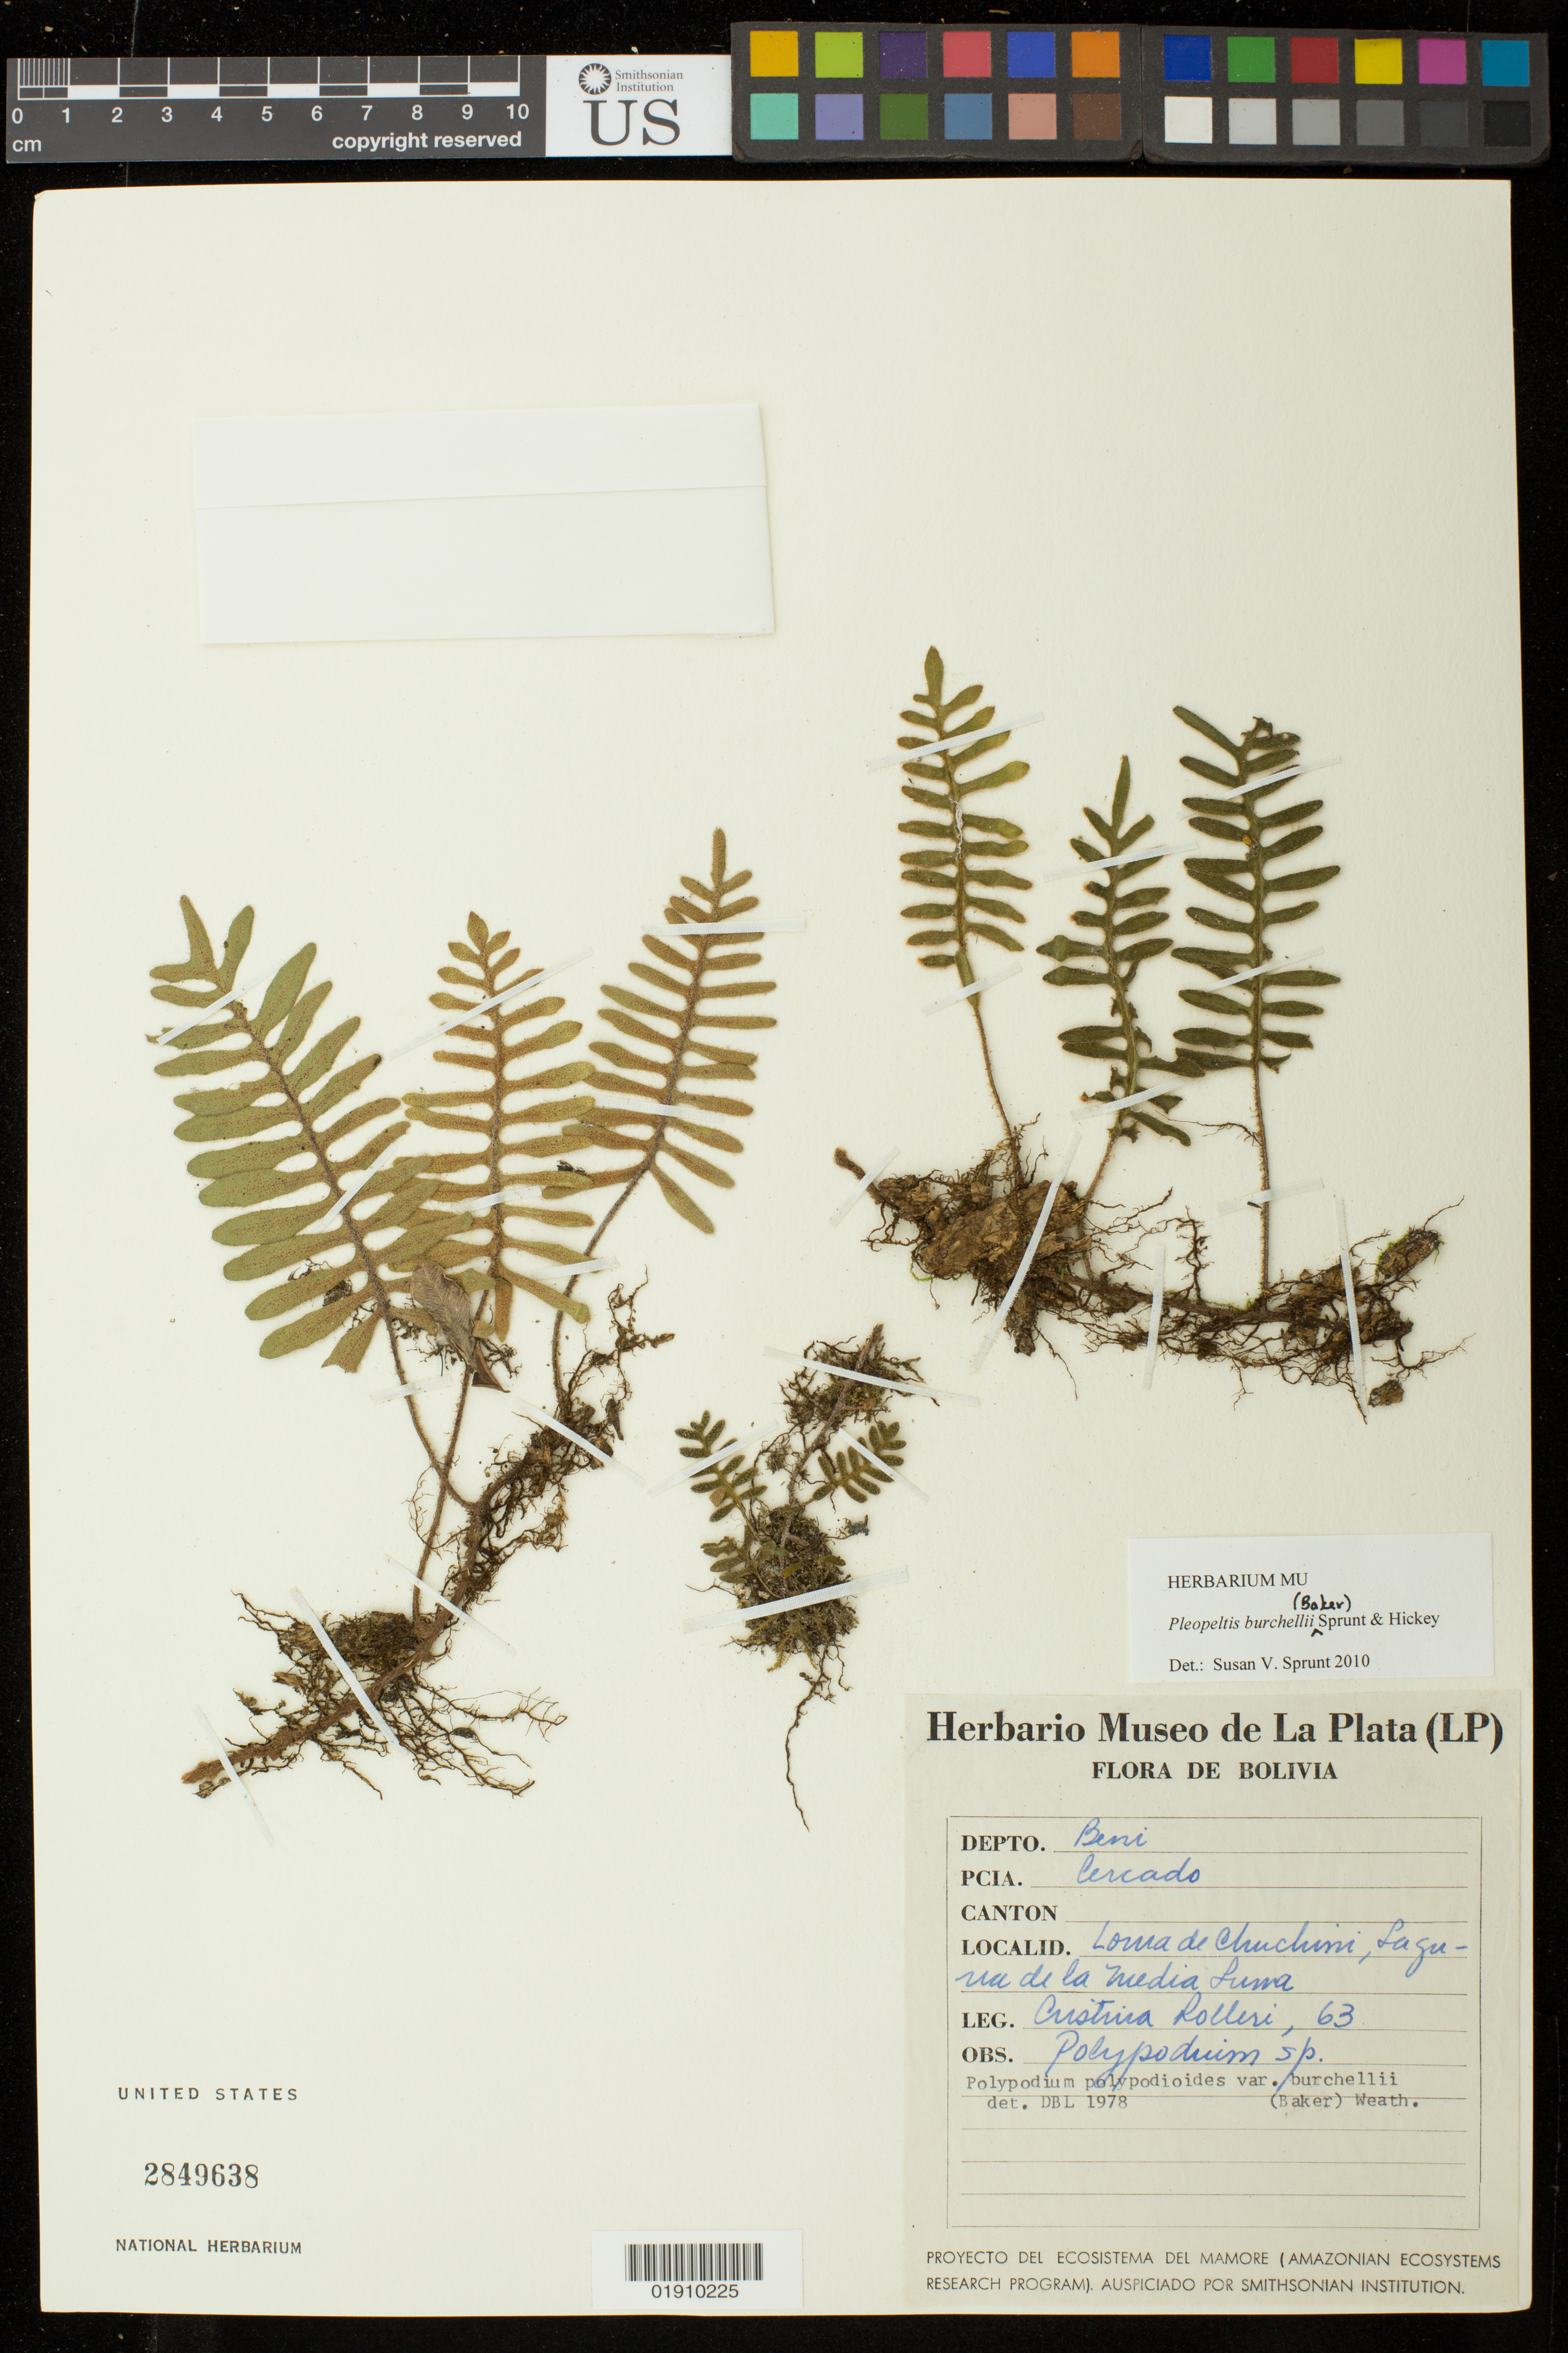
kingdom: Plantae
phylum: Tracheophyta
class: Polypodiopsida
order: Polypodiales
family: Polypodiaceae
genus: Pleopeltis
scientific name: Pleopeltis burchellii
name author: (Baker) Sprunt & Hickey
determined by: Sprunt, S. V.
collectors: C. Rolleri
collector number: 63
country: Bolivia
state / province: Beni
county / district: Cercado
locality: Loma de Chuchini, Lagu-rio de la media luma (?)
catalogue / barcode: US 2849638